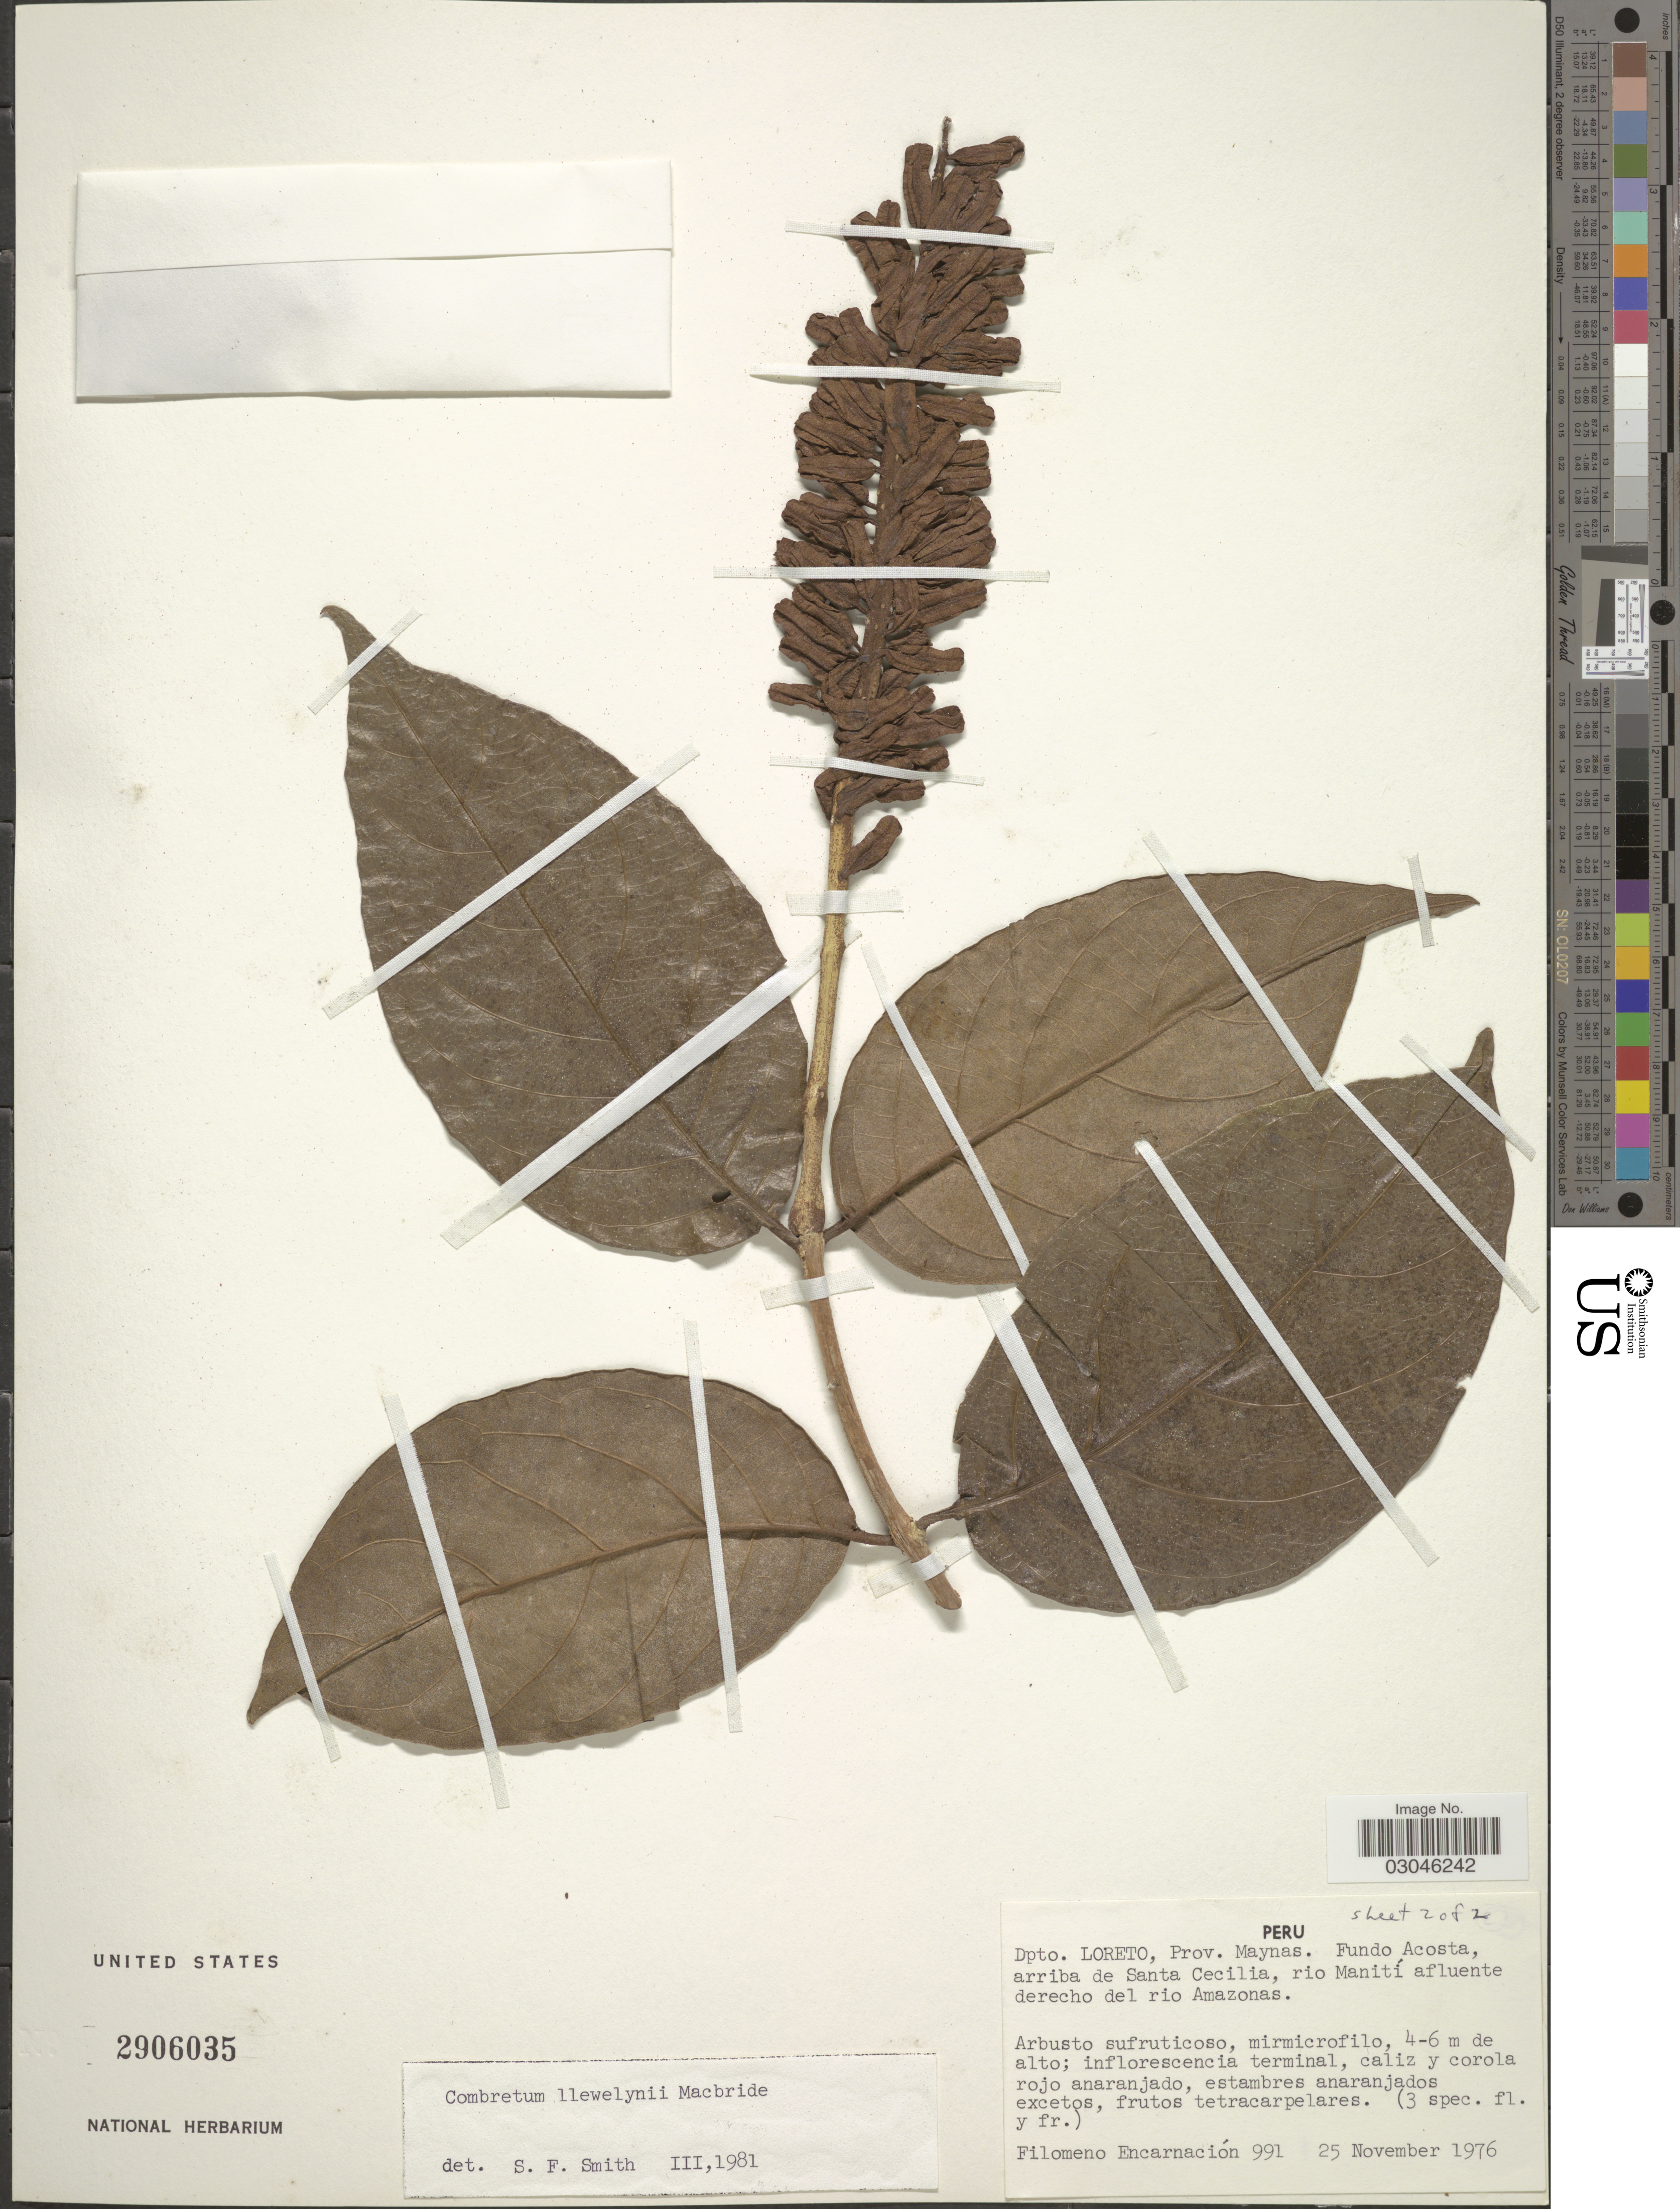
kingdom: Plantae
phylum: Tracheophyta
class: Magnoliopsida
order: Myrtales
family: Combretaceae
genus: Combretum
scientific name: Combretum llewelynii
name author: J.F. Macbr.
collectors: F. Encarnación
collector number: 991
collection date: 1976-11-25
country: Peru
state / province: Loreto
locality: Dpto. Lóreto, Prov. Maynas. Fundo Acosta, arriba de Santa Cecilia, rio Manití afluente dereche del rio Amazonas.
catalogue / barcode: US 2906035